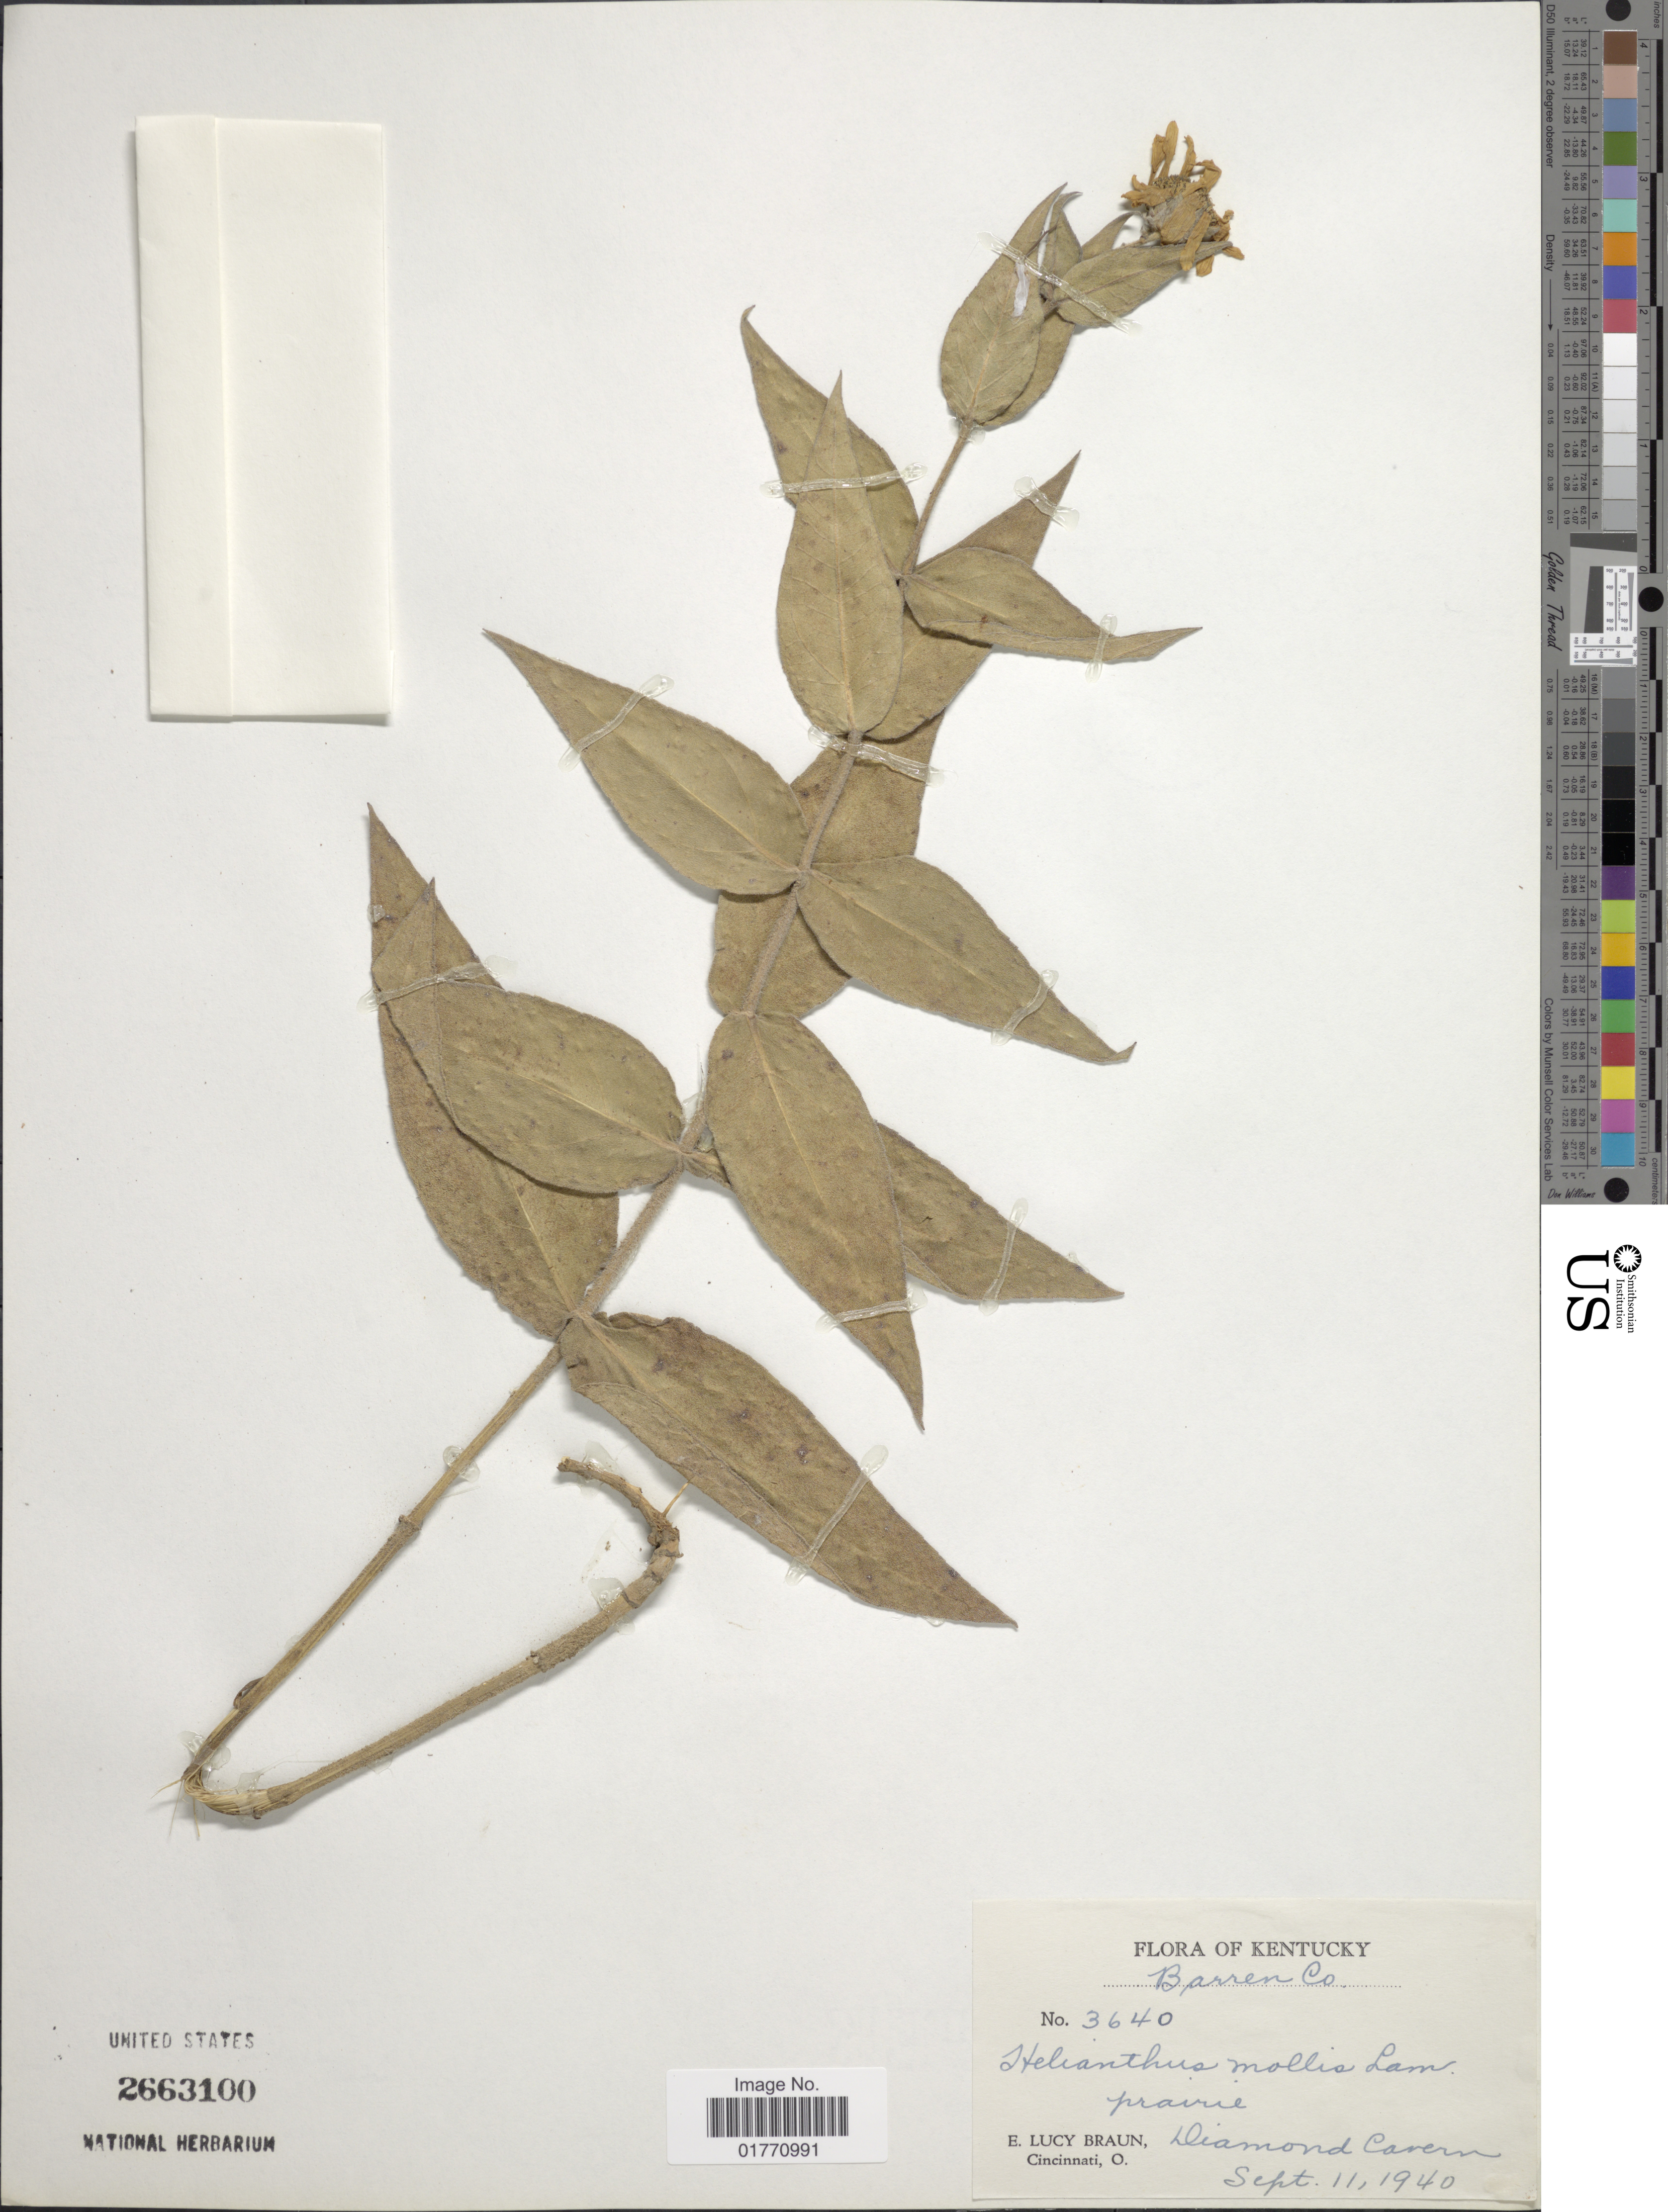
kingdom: Plantae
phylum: Tracheophyta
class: Magnoliopsida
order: Asterales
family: Asteraceae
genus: Helianthus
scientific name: Helianthus mollis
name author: Lam.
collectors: E. L. Braun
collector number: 3640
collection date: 1940-09-11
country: United States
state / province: Kentucky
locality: Barren Co., prairie, Diamond Cavern.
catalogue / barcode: US 2663100